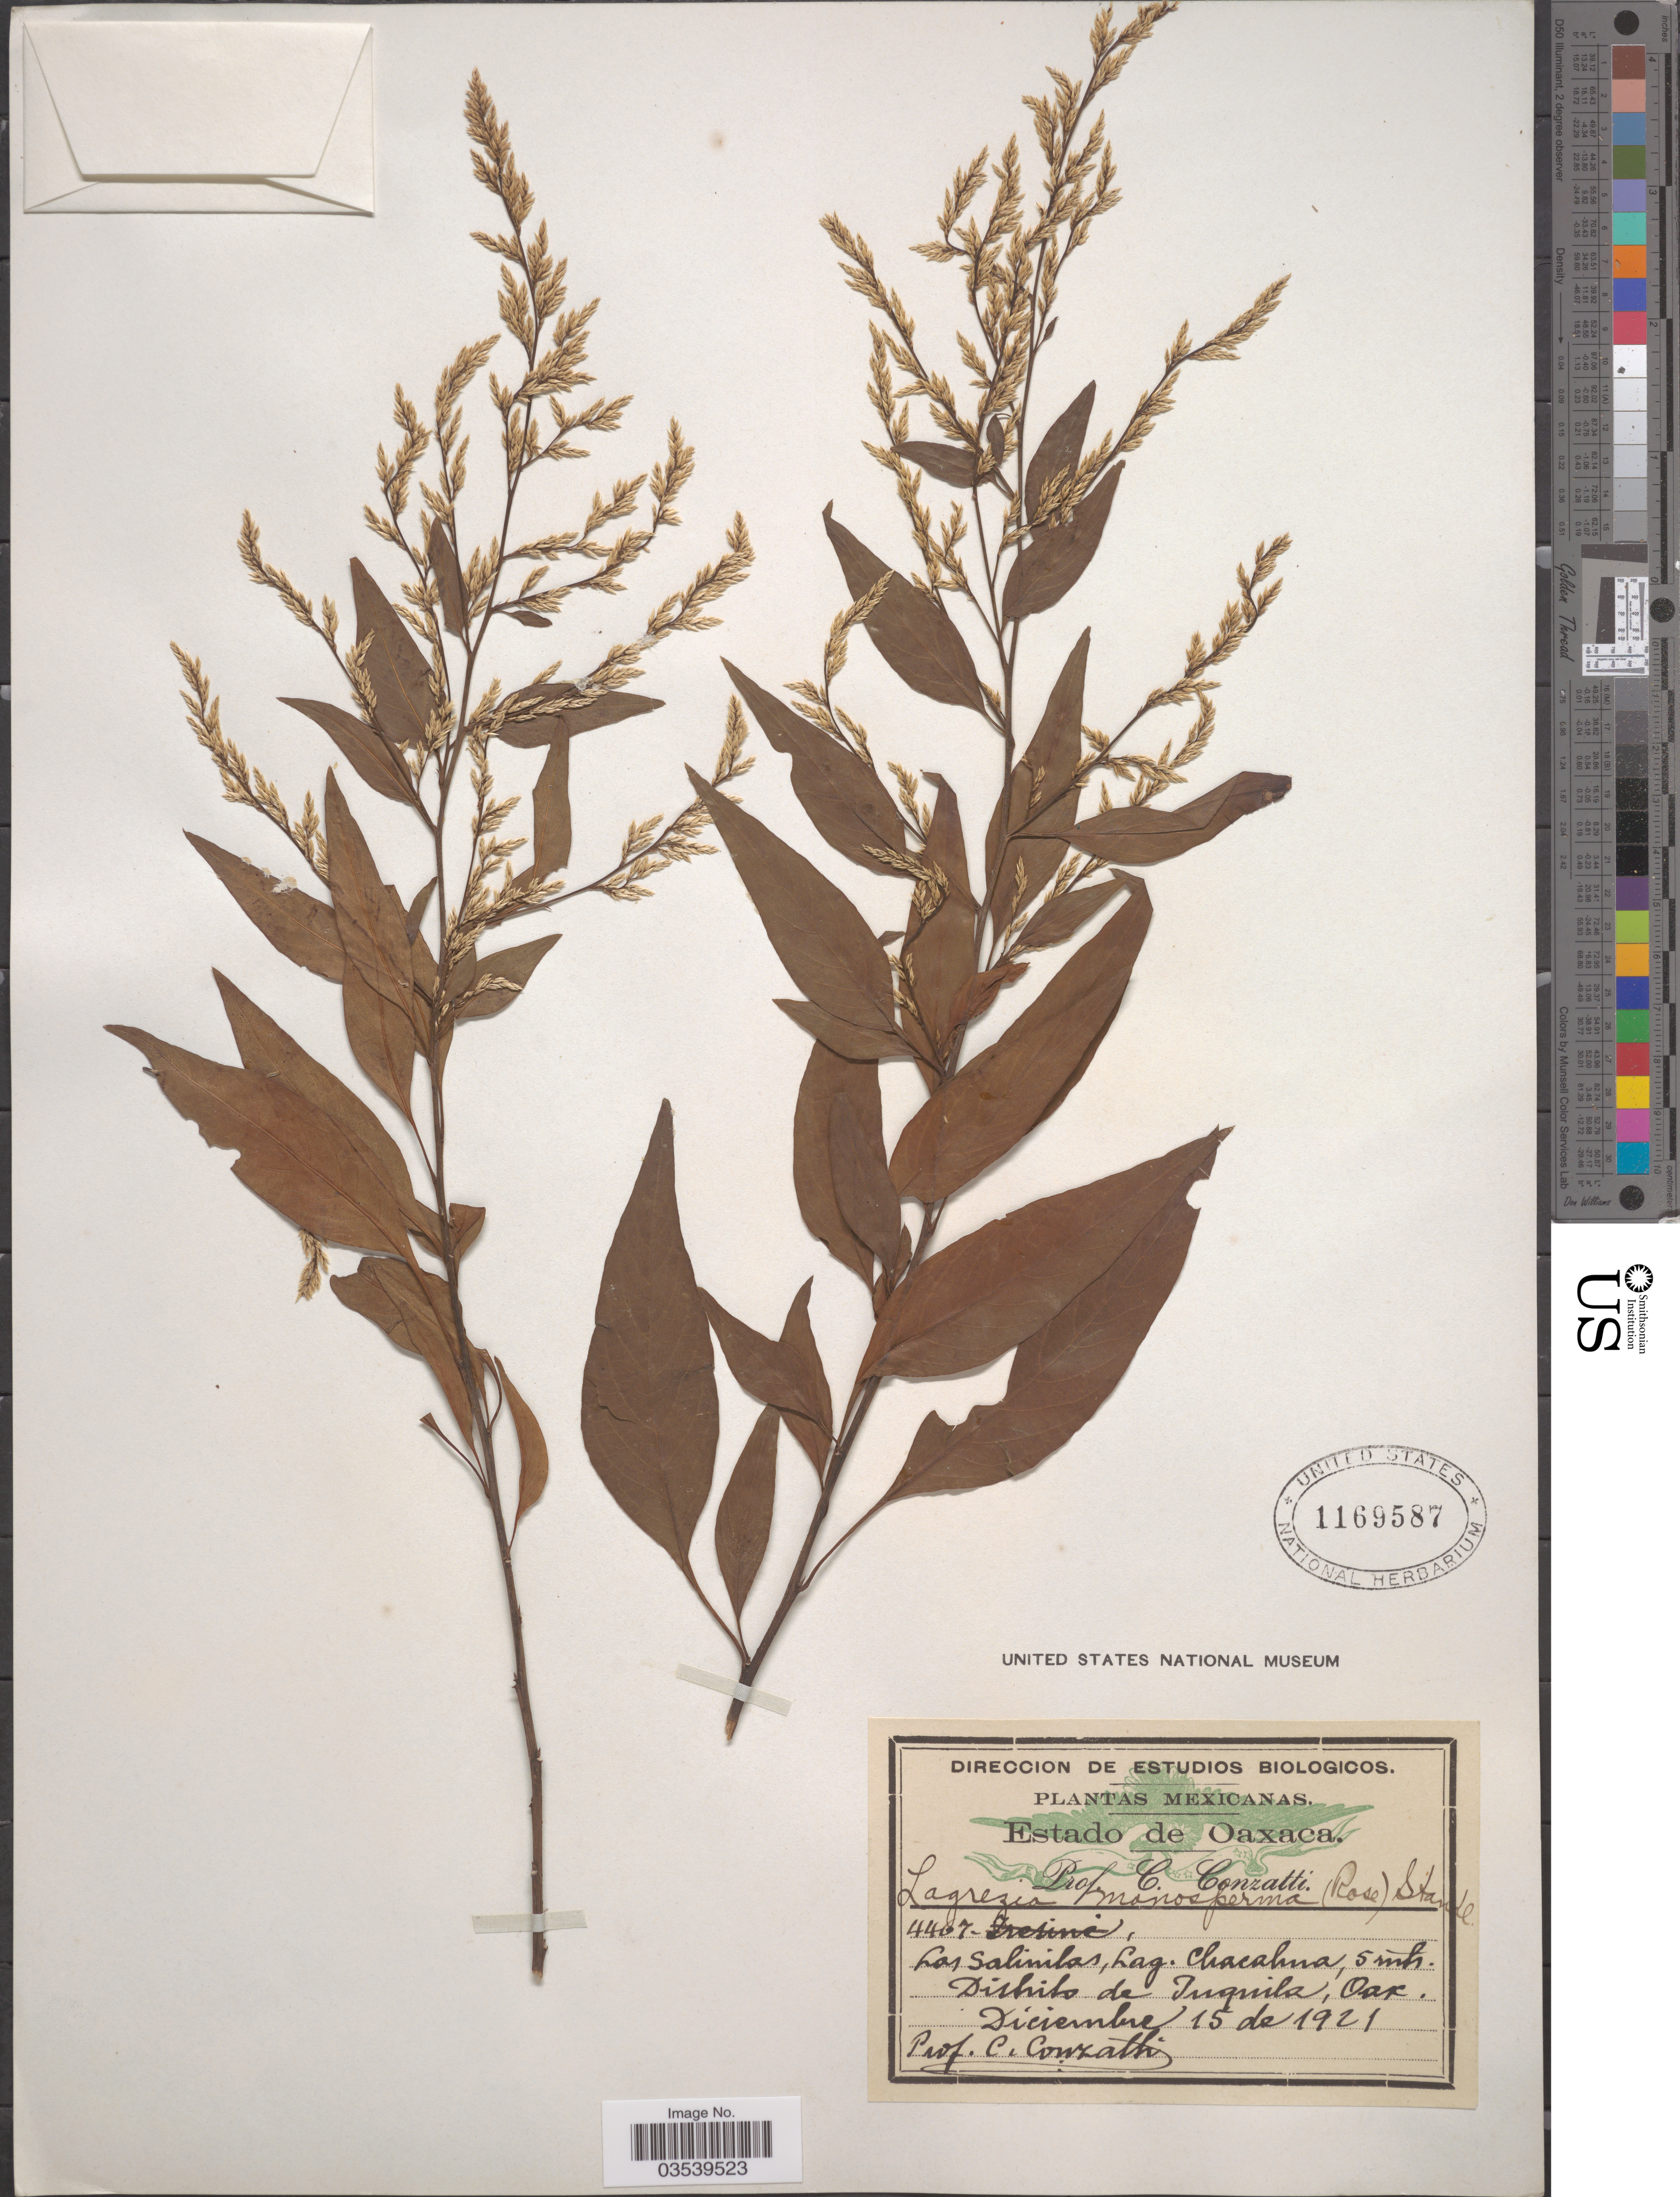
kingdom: Plantae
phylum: Tracheophyta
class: Magnoliopsida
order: Caryophyllales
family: Amaranthaceae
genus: Lagrezia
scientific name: Lagrezia monosperma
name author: (Rose) Standl.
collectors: C. Conzatti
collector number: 4467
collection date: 1921-12-15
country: Mexico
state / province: Oaxaca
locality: Los Salinilas, Lag. Chacahua, 5 mts. Distrito de Tuquila.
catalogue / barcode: US 1169587